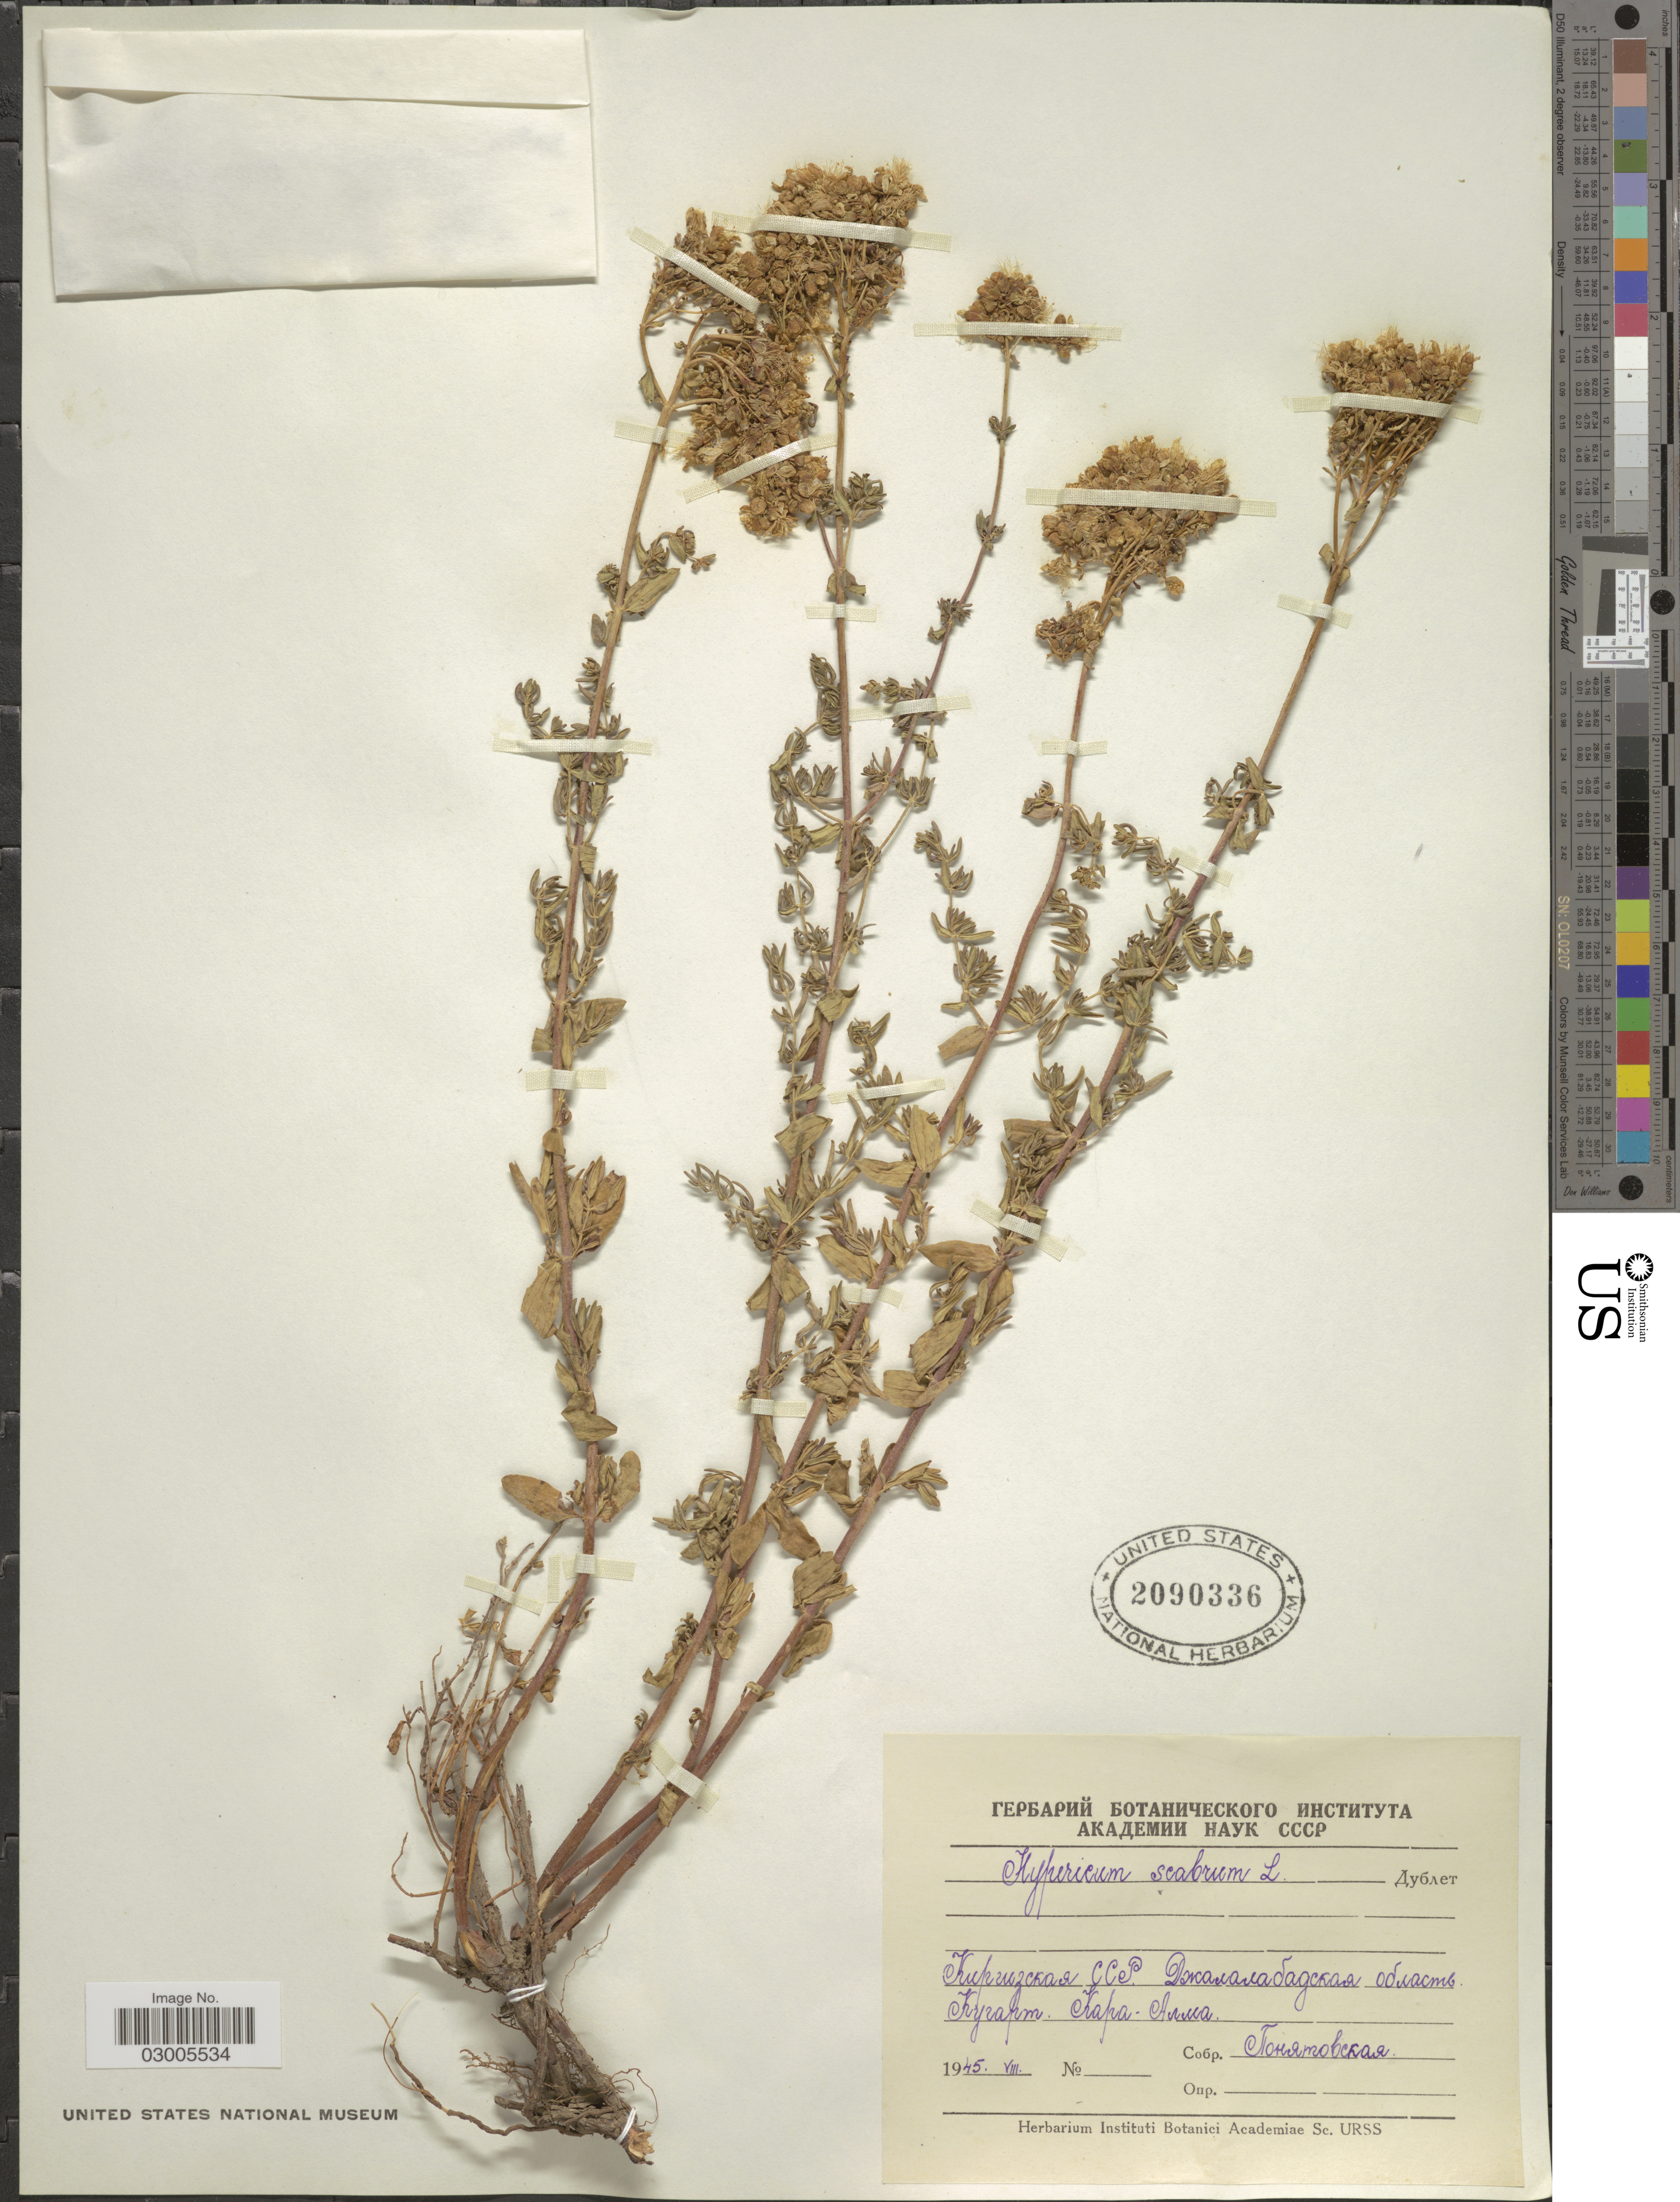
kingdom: Plantae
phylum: Tracheophyta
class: Magnoliopsida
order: Malpighiales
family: Hypericaceae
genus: Hypericum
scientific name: Hypericum scabrum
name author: L.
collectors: Ponyatkovskaya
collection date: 1945-08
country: Kyrgyzstan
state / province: Jalal-Abad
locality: Kugart, Kara-Alma.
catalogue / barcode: US 2090336